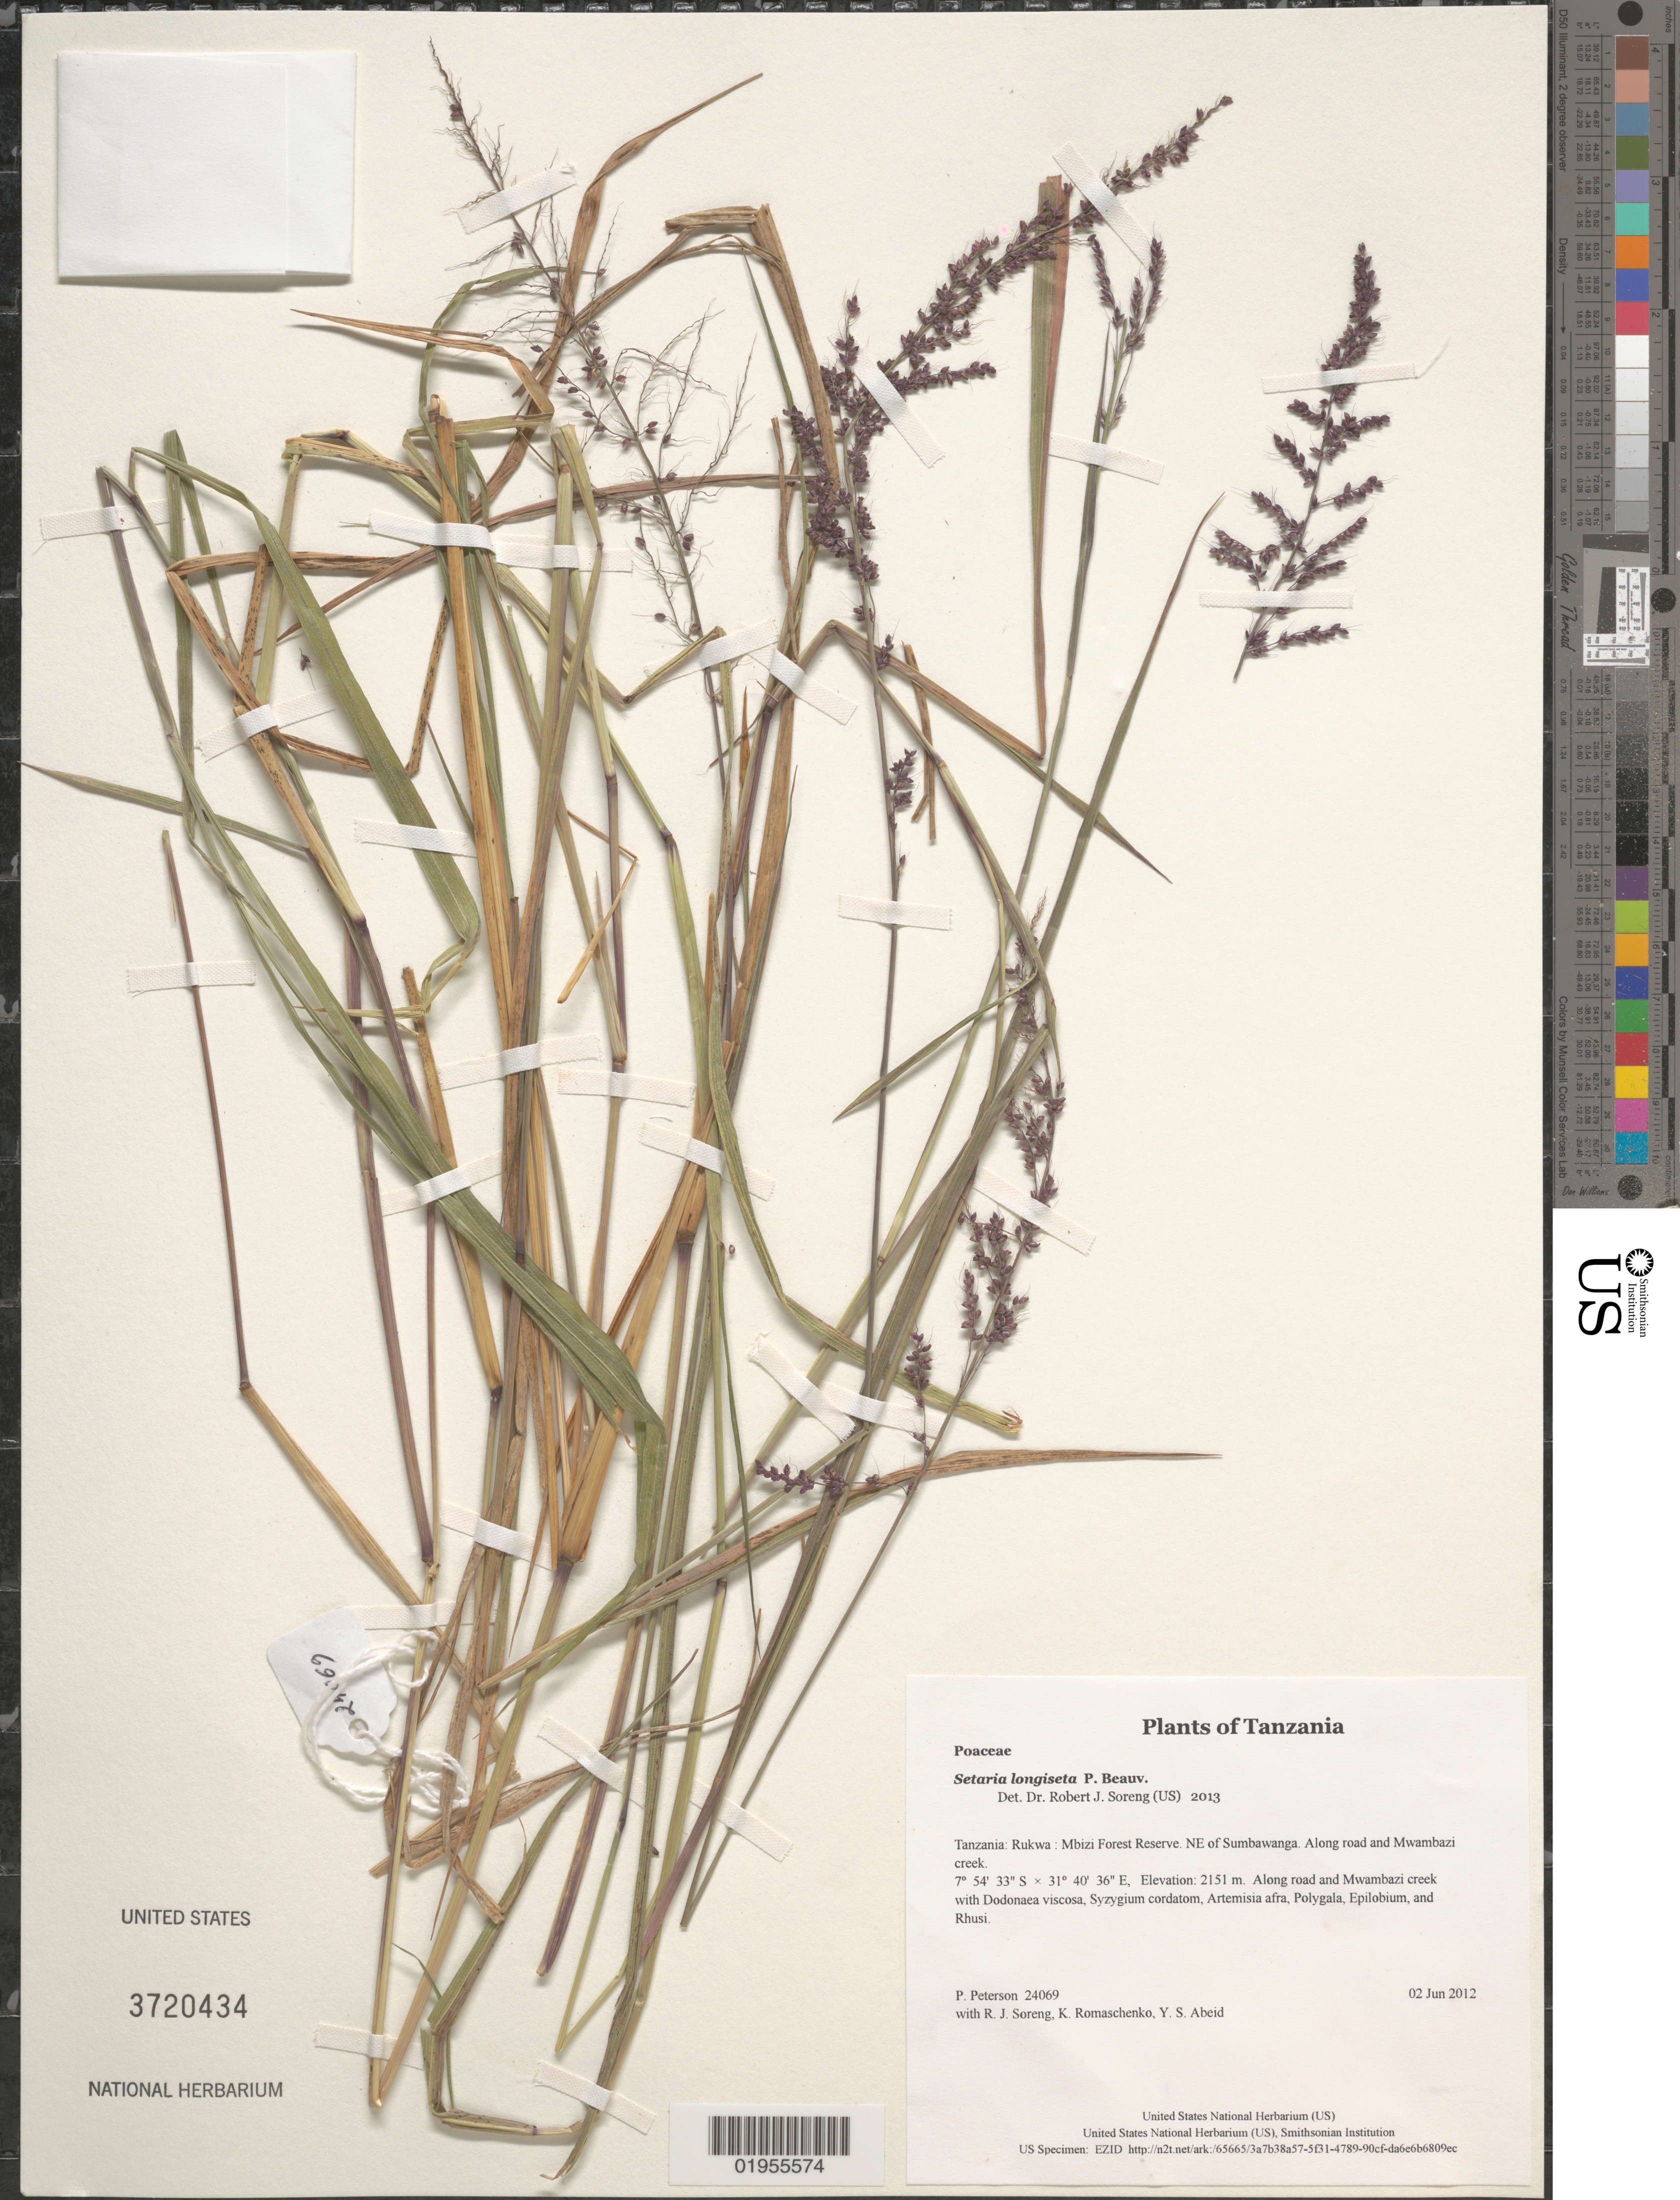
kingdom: Plantae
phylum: Tracheophyta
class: Liliopsida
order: Poales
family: Poaceae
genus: Setaria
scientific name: Setaria longiseta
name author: P. Beauv.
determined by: Soreng, Robert J., Research Associate (BOT), Smithsonian Institution - National Museum of Natural History (UNITED STATES)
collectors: P. M. Peterson, R. J. Soreng, K. Romaschenko & Y. Abeid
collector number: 24069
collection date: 2012-06-02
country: Tanzania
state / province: Rukwa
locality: Mbizi Forest Reserve. NE of Sumbawanga. Along road and Mwambazi creek.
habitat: Along road and Mwambazi creek with Dodonaea viscosa, Syzygium cordatom, Artemisia afra, Polygala, Epilobium, and Rhusi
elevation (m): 2151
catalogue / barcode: US 3720434